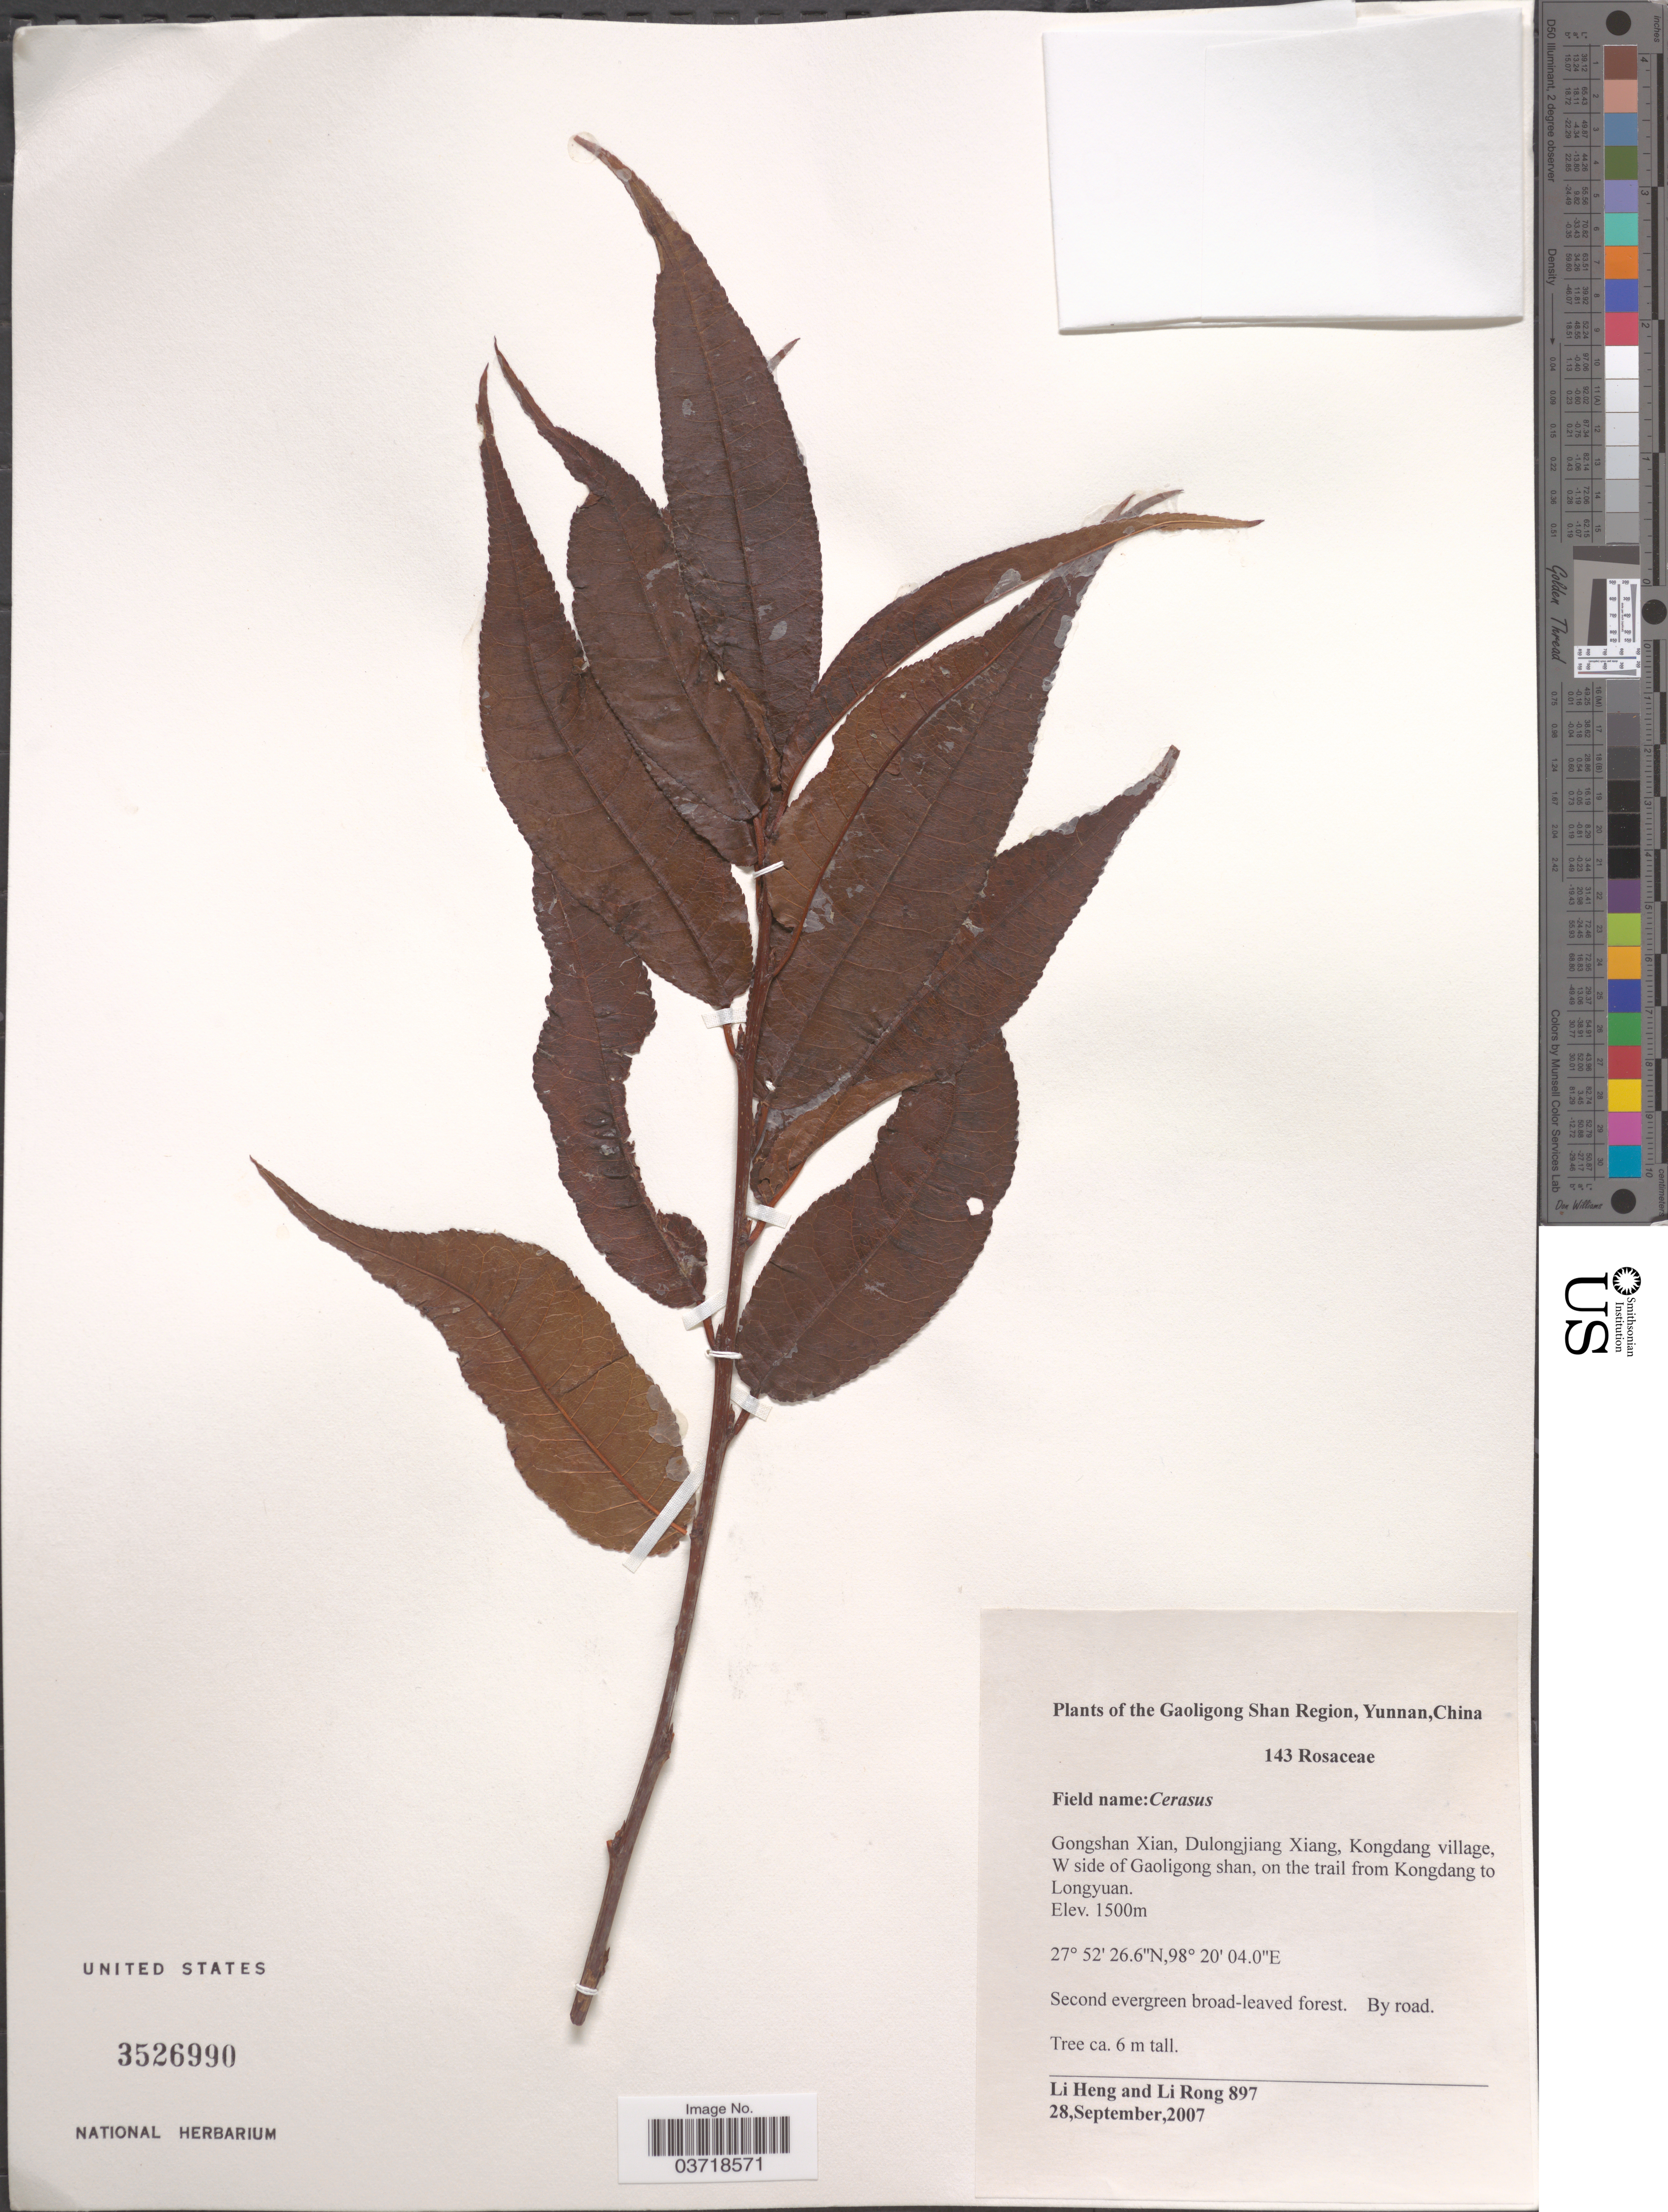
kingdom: Plantae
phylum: Tracheophyta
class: Magnoliopsida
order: Rosales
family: Rosaceae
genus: Prunus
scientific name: Prunus sp.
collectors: L. Heng & R. Li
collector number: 897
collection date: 2007-09-28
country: China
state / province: Yunnan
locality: The Gaoligong Shan Region. Gongshan Xian, Dulongjiang Xiang, Kongdan village, W side of Gaoligong shan, on the trail from Kongdang to Longyuan.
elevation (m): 1500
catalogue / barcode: US 3526990